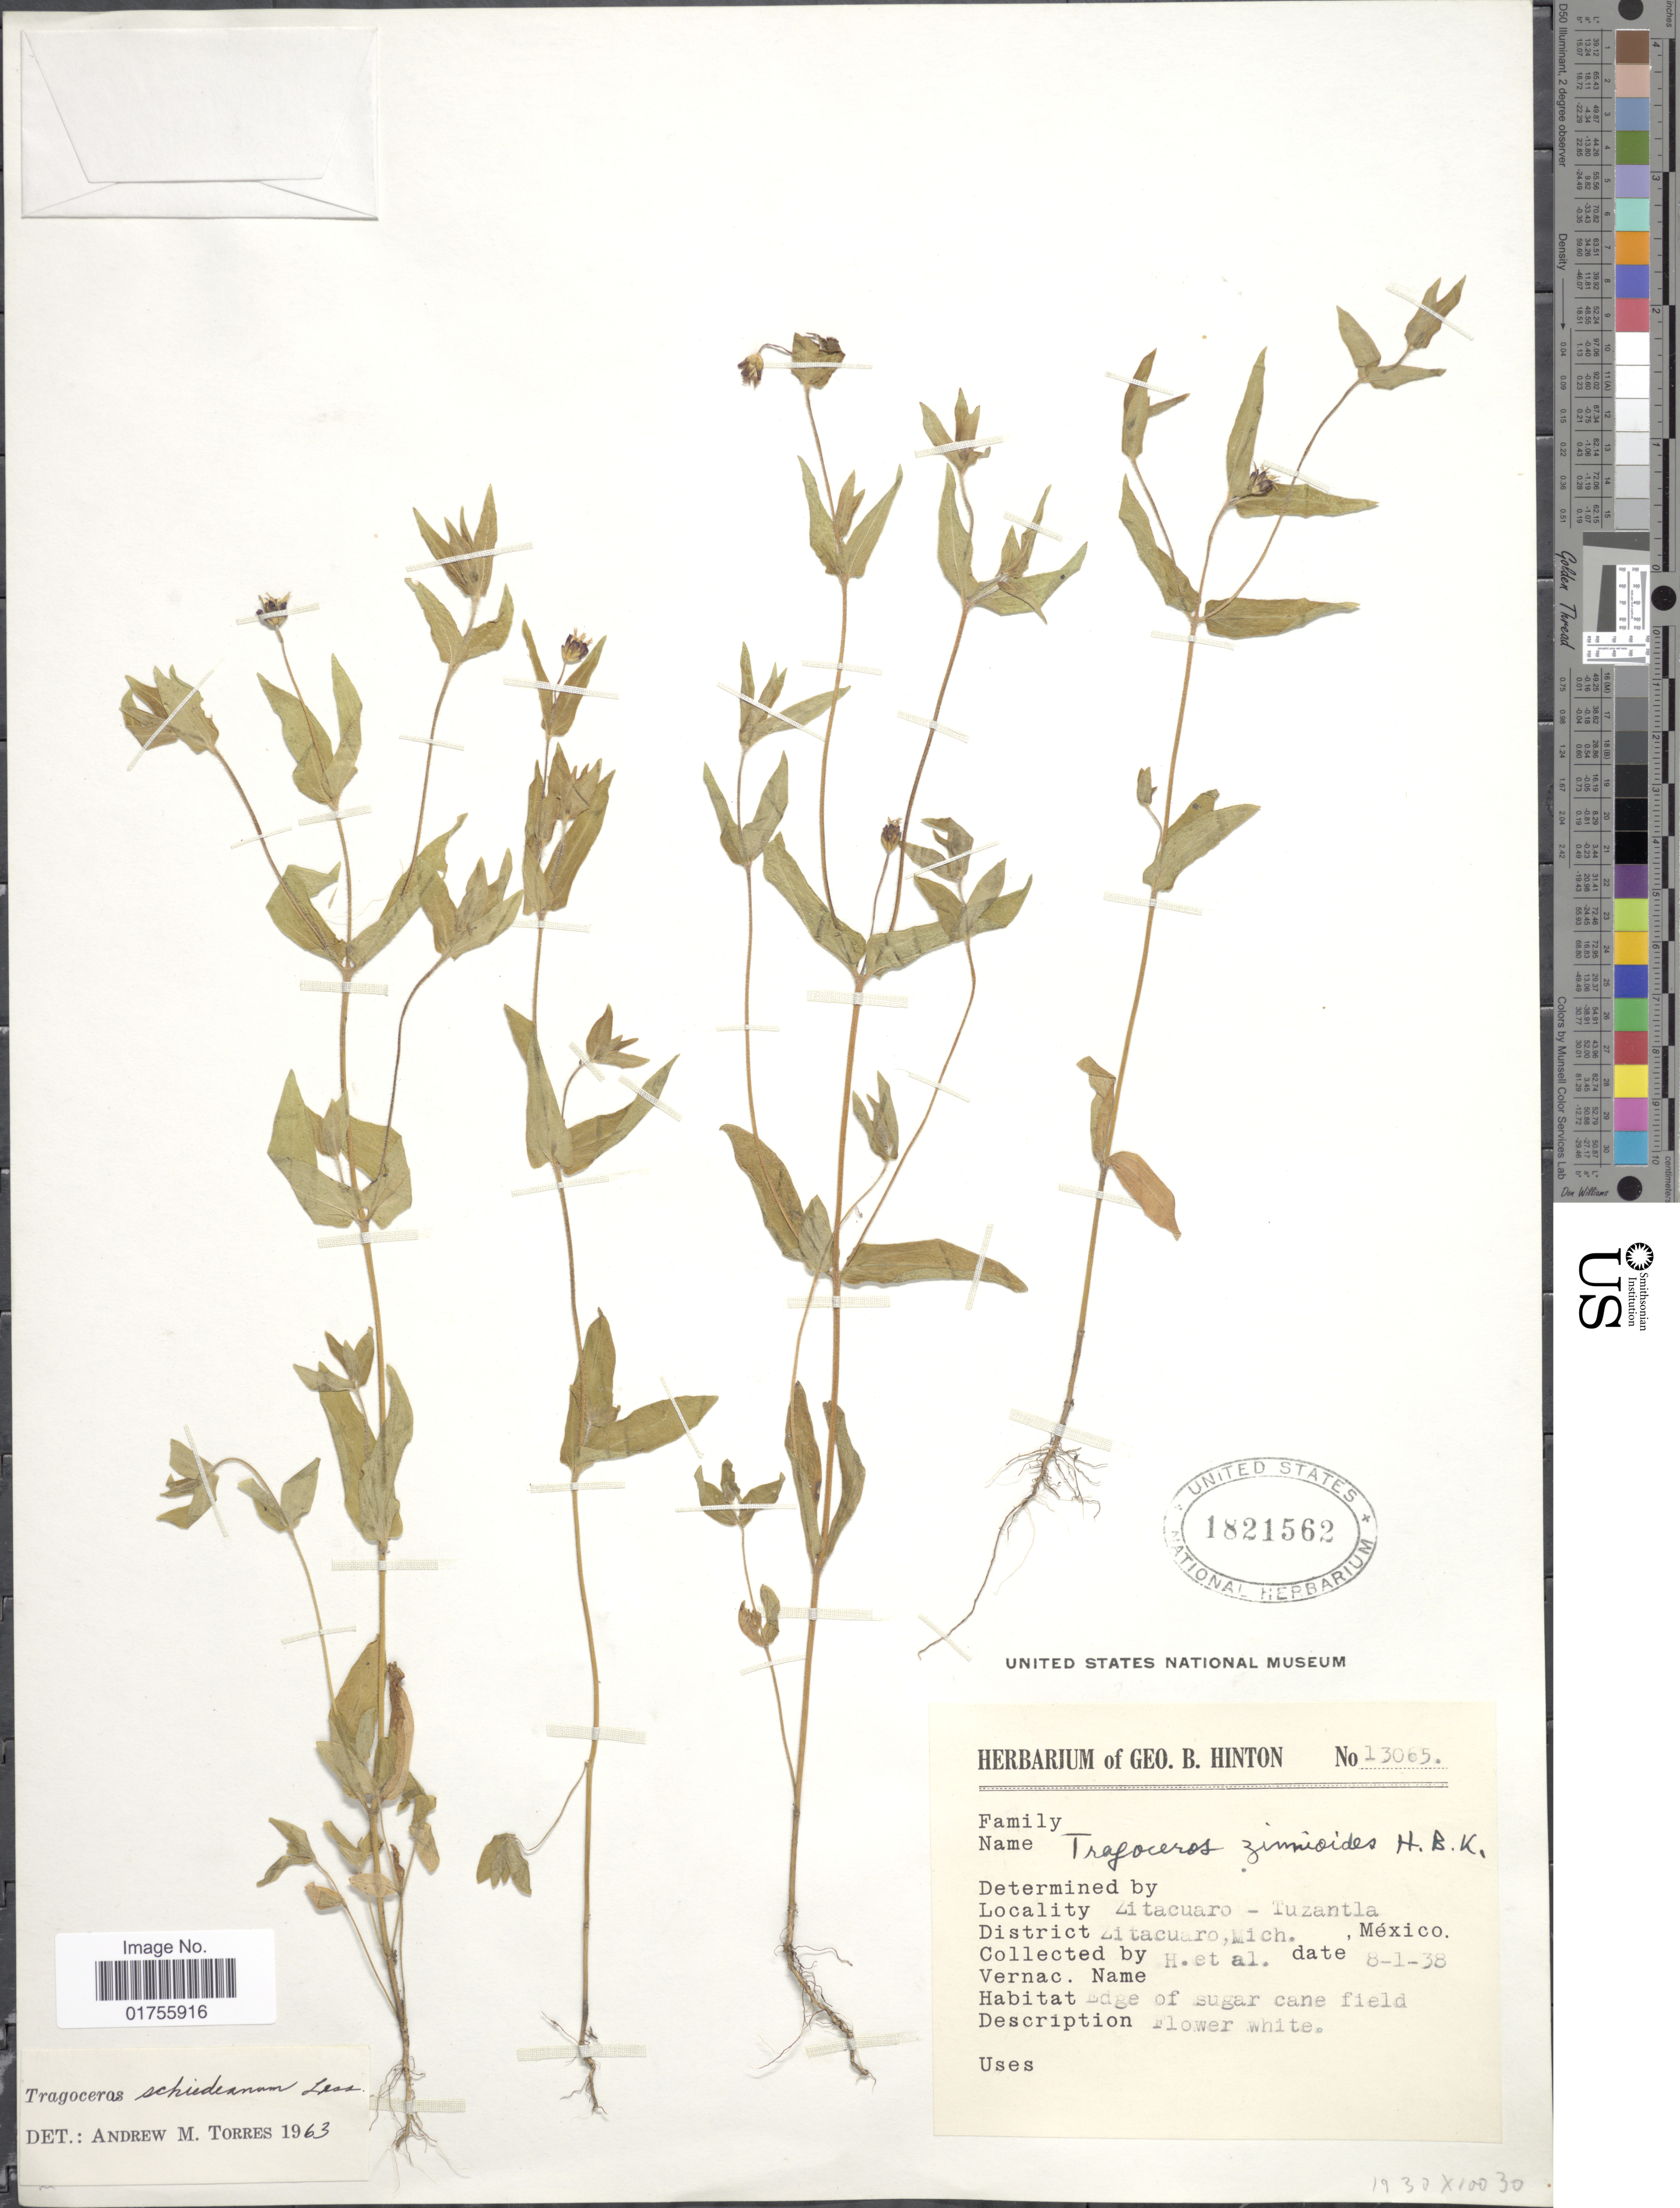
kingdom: Plantae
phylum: Tracheophyta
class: Magnoliopsida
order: Asterales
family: Asteraceae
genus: Tragoceros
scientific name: Tragoceros schiedeanum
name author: Less.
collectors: G. B. Hinton & et al.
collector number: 13065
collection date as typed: Transcribed d/m/y: 8/1/38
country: Mexico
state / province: Michoacán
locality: Zitacuaro - Tuzantla, District Zitacuaro, Mich., Mexico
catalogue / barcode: US 1821562